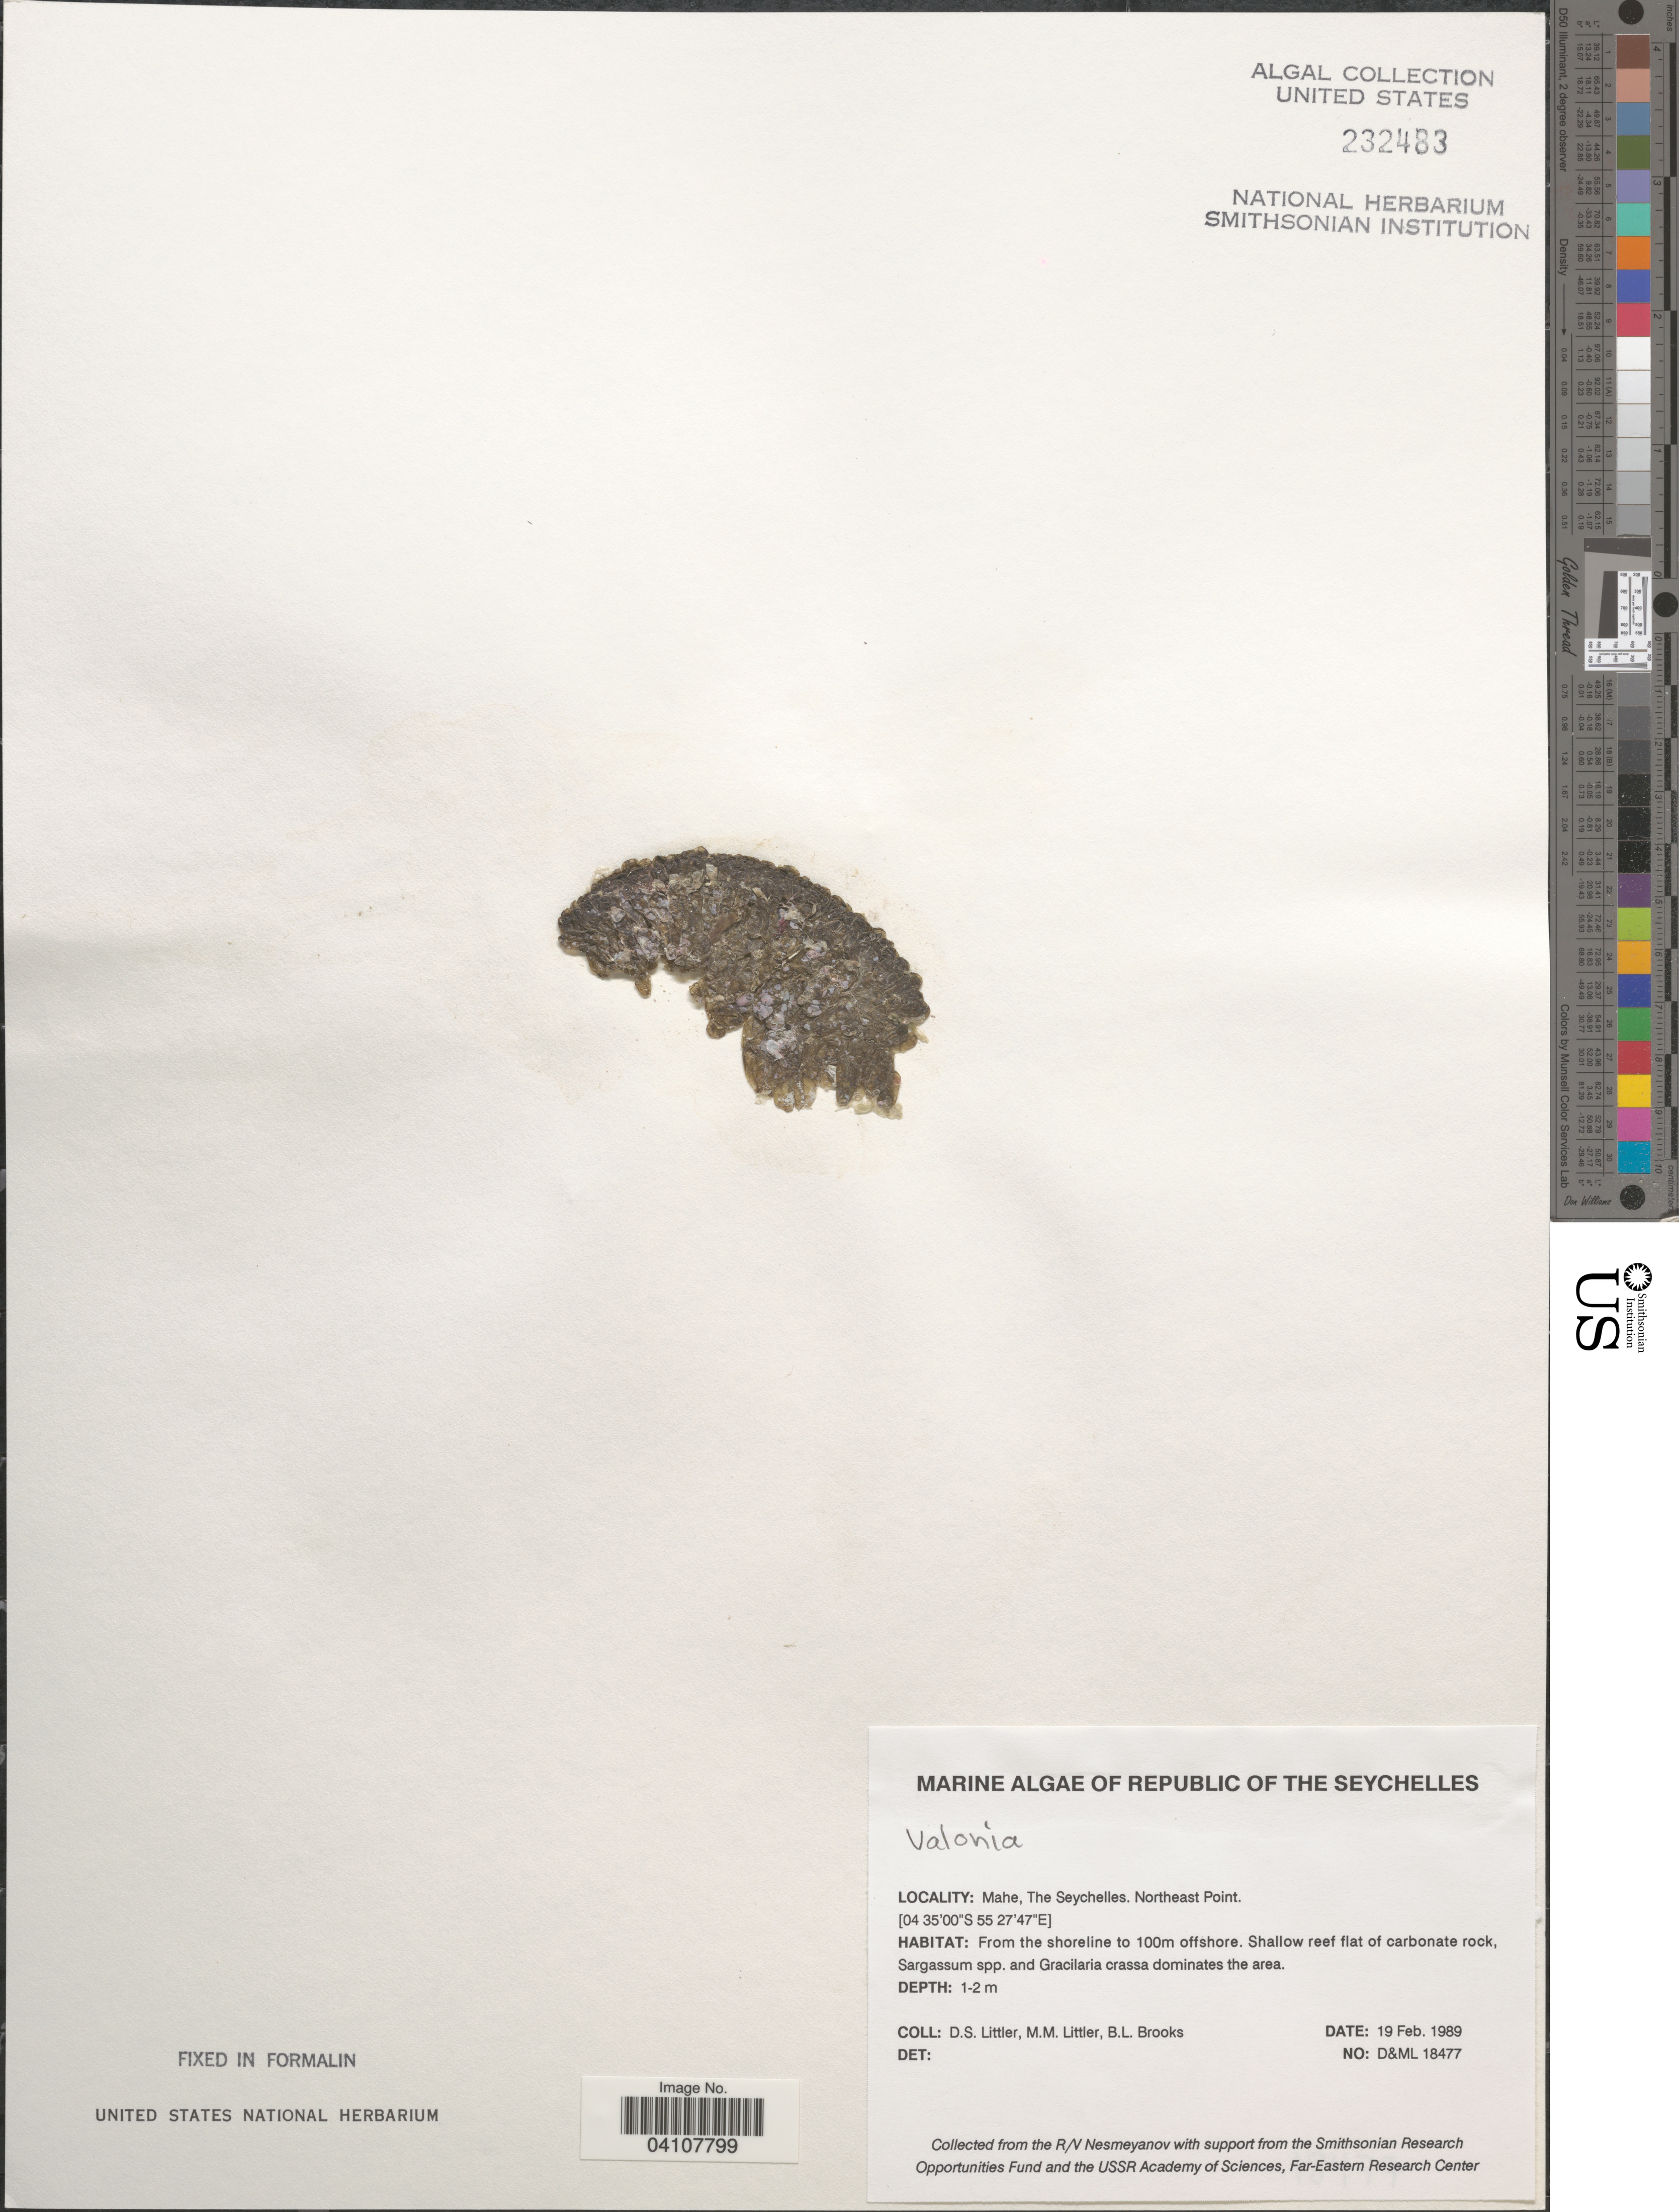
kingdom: Plantae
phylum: Chlorophyta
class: Ulvophyceae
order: Siphonocladales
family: Valoniaceae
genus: Valonia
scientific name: Valonia sp.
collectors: D. S. Littler & B. Brooks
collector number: D&ML18477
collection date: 1989-02-19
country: Seychelles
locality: Republic of the Seychelles. Mahe. Northeast Point. From the shoreline to 100m offshore.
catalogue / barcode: US 232483